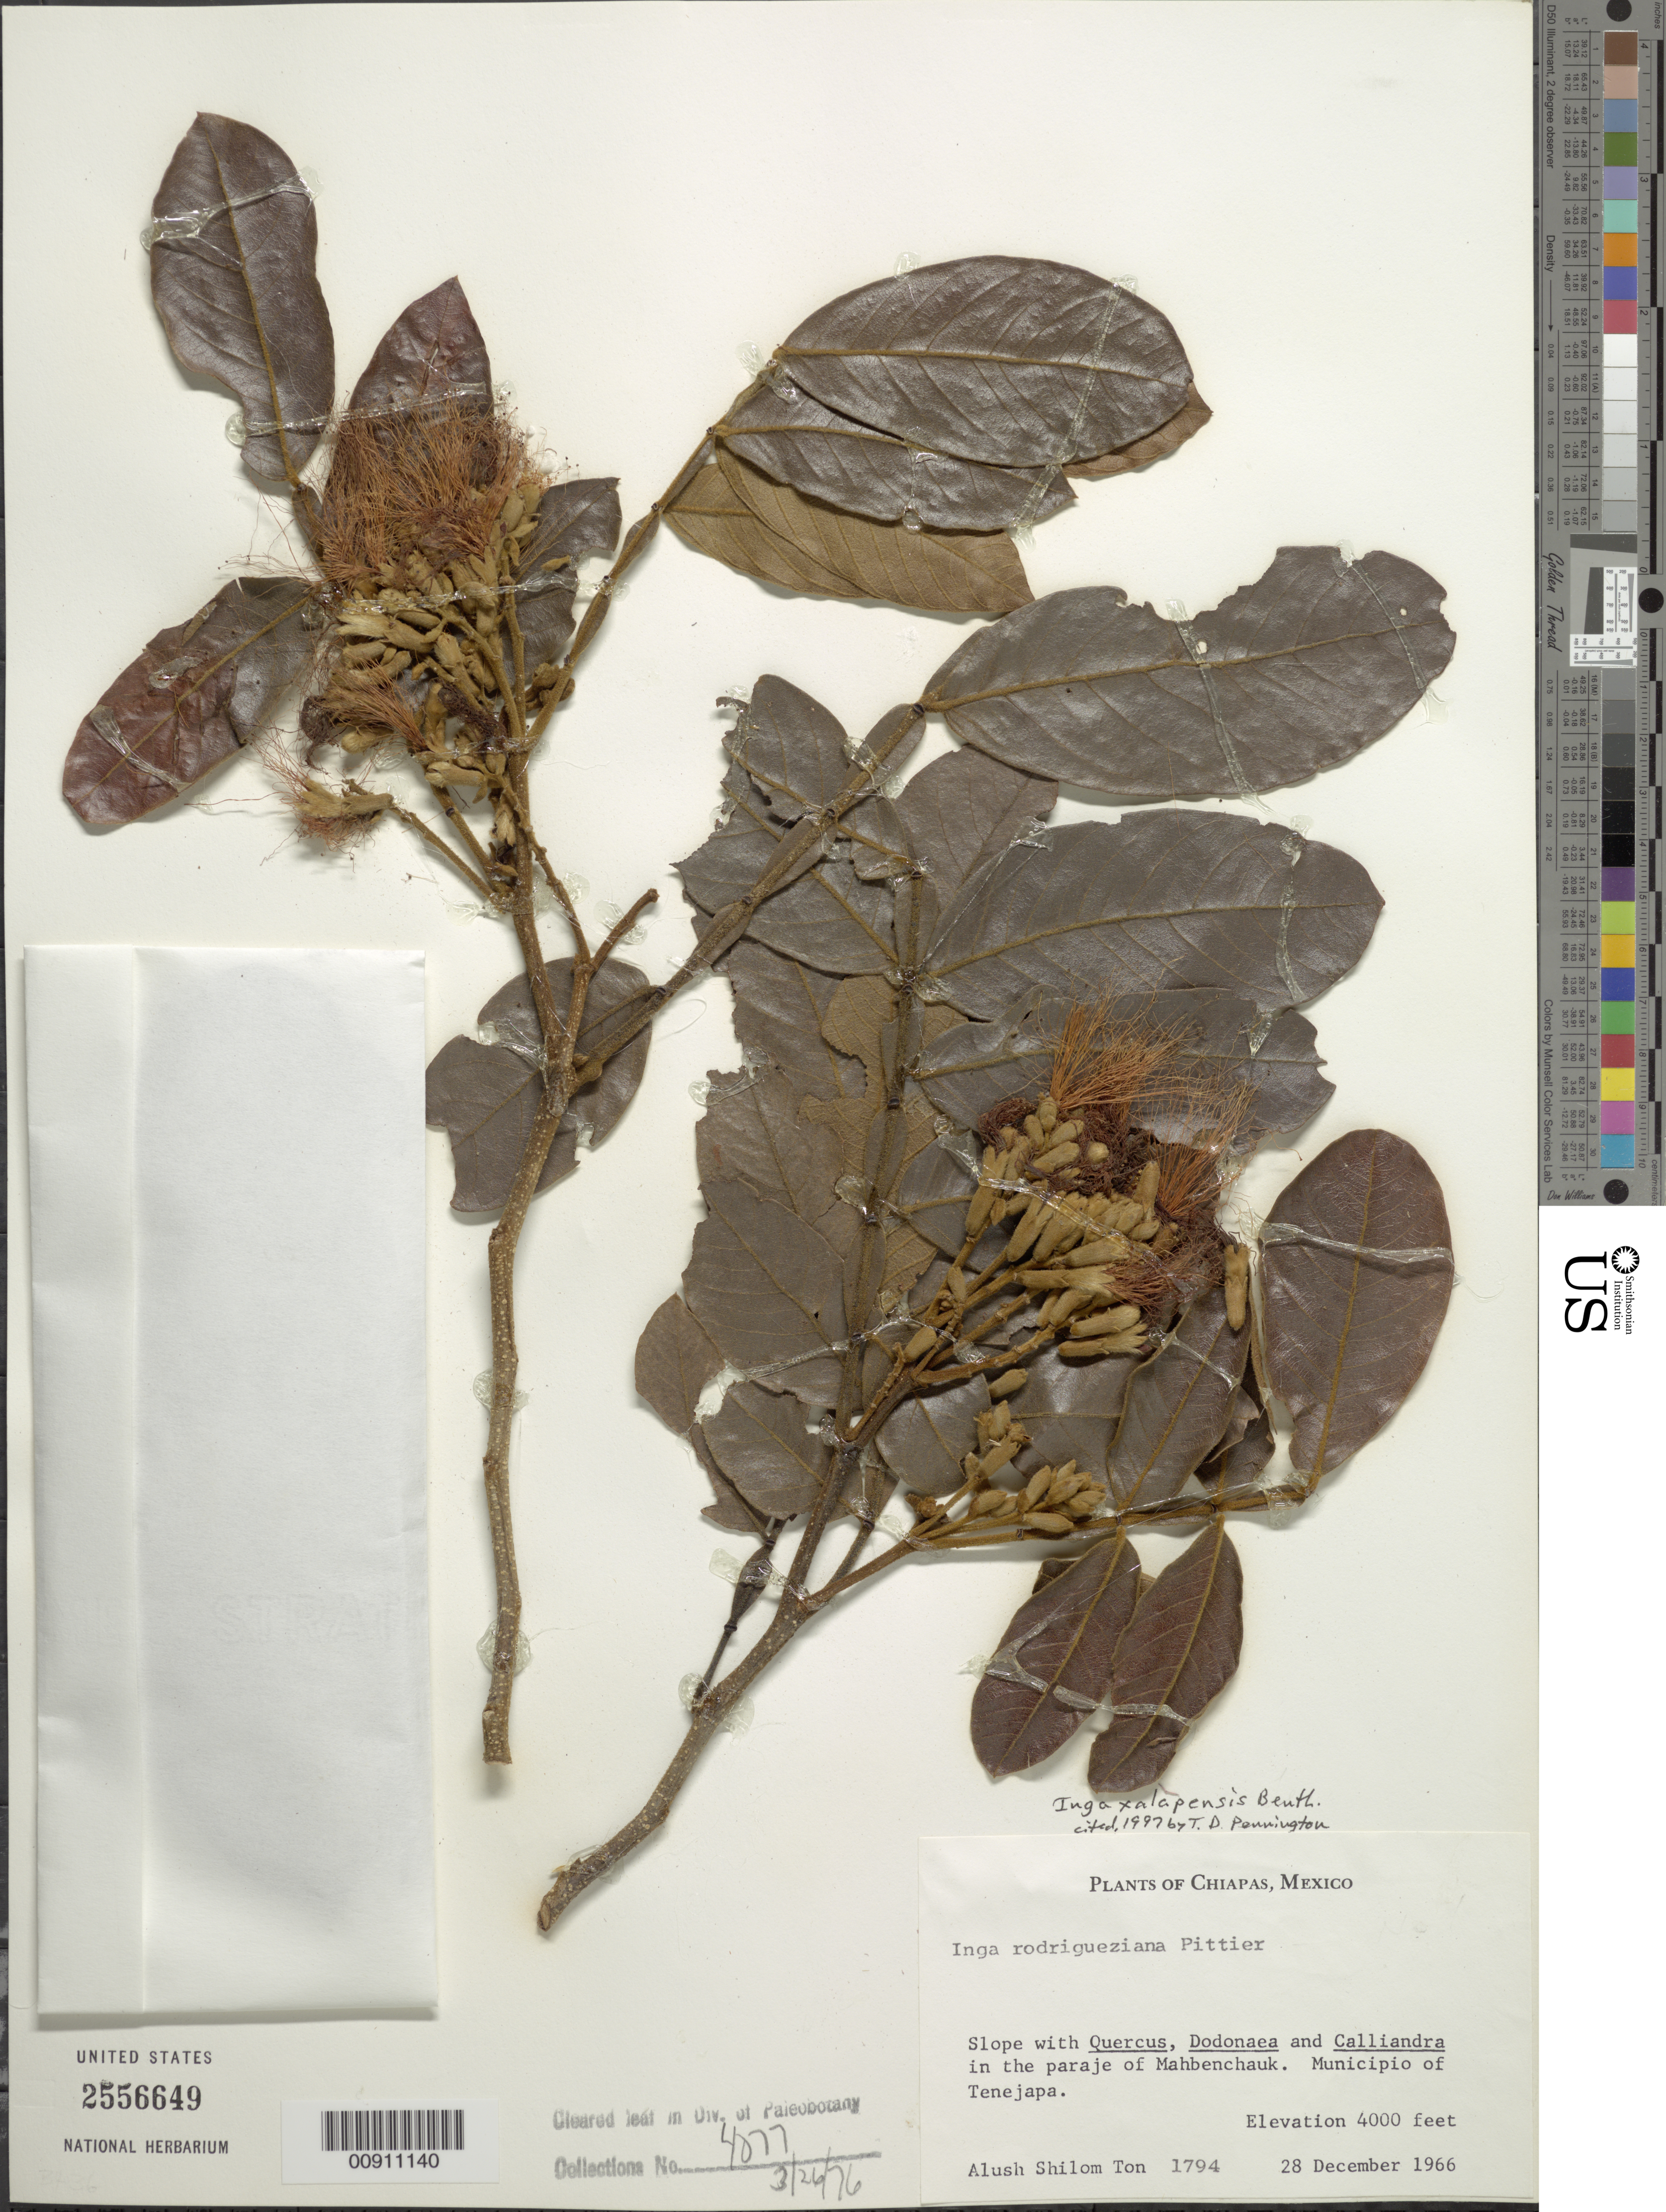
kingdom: Plantae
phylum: Tracheophyta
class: Magnoliopsida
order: Fabales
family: Fabaceae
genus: Inga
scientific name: Inga xalapensis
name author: Benth.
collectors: A. Shilom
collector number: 1794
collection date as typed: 28 Dec 1966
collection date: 1966-12-28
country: Mexico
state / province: Chiapas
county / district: Tenejapa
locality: In the paraje of Mahbenchauk. Municipio of Tenejapa, Chiapas.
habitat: Slope with Quercus, Dodonaea and Calliandra.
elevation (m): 1219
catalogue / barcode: US 2556649